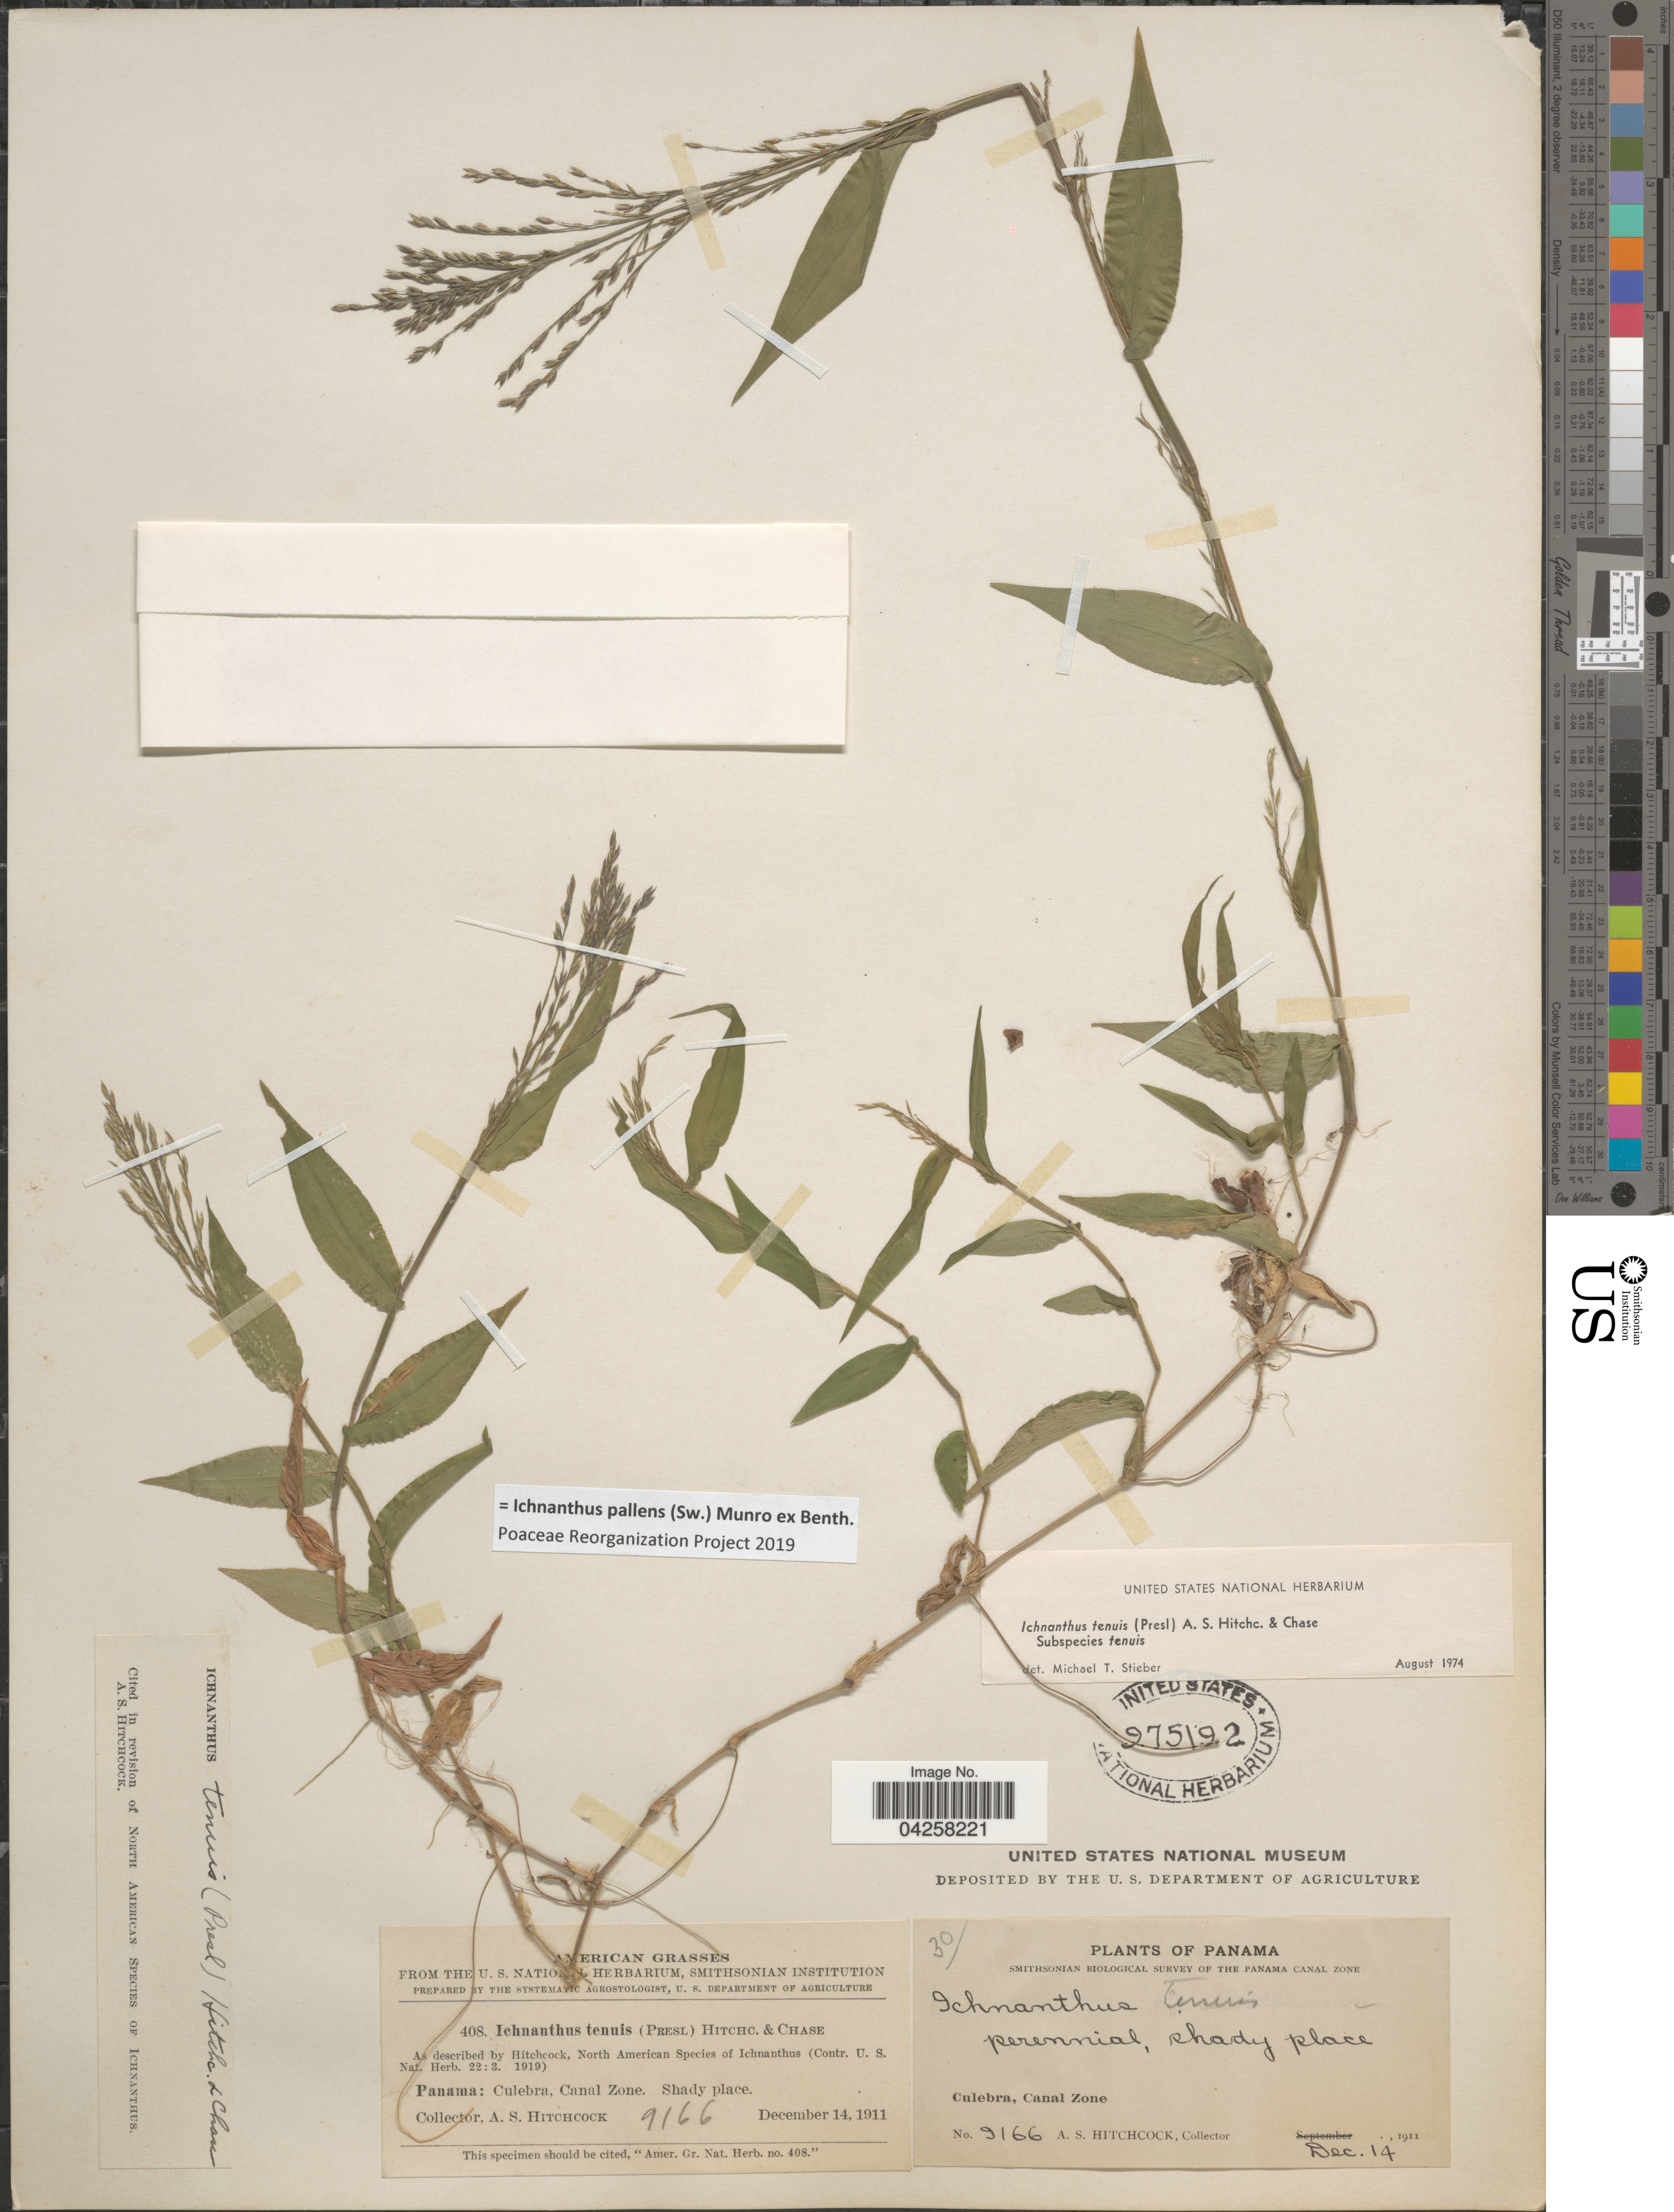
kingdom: Plantae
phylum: Tracheophyta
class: Liliopsida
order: Poales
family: Poaceae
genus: Ichnanthus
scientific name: Ichnanthus tenuis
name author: (J. Presl) Hitchc. & Chase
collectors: A. S. Hitchcock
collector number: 9166/408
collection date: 1911-12-14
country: Panama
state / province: Colón / Panamá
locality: Culebra, Canal Zone.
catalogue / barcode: US 975192